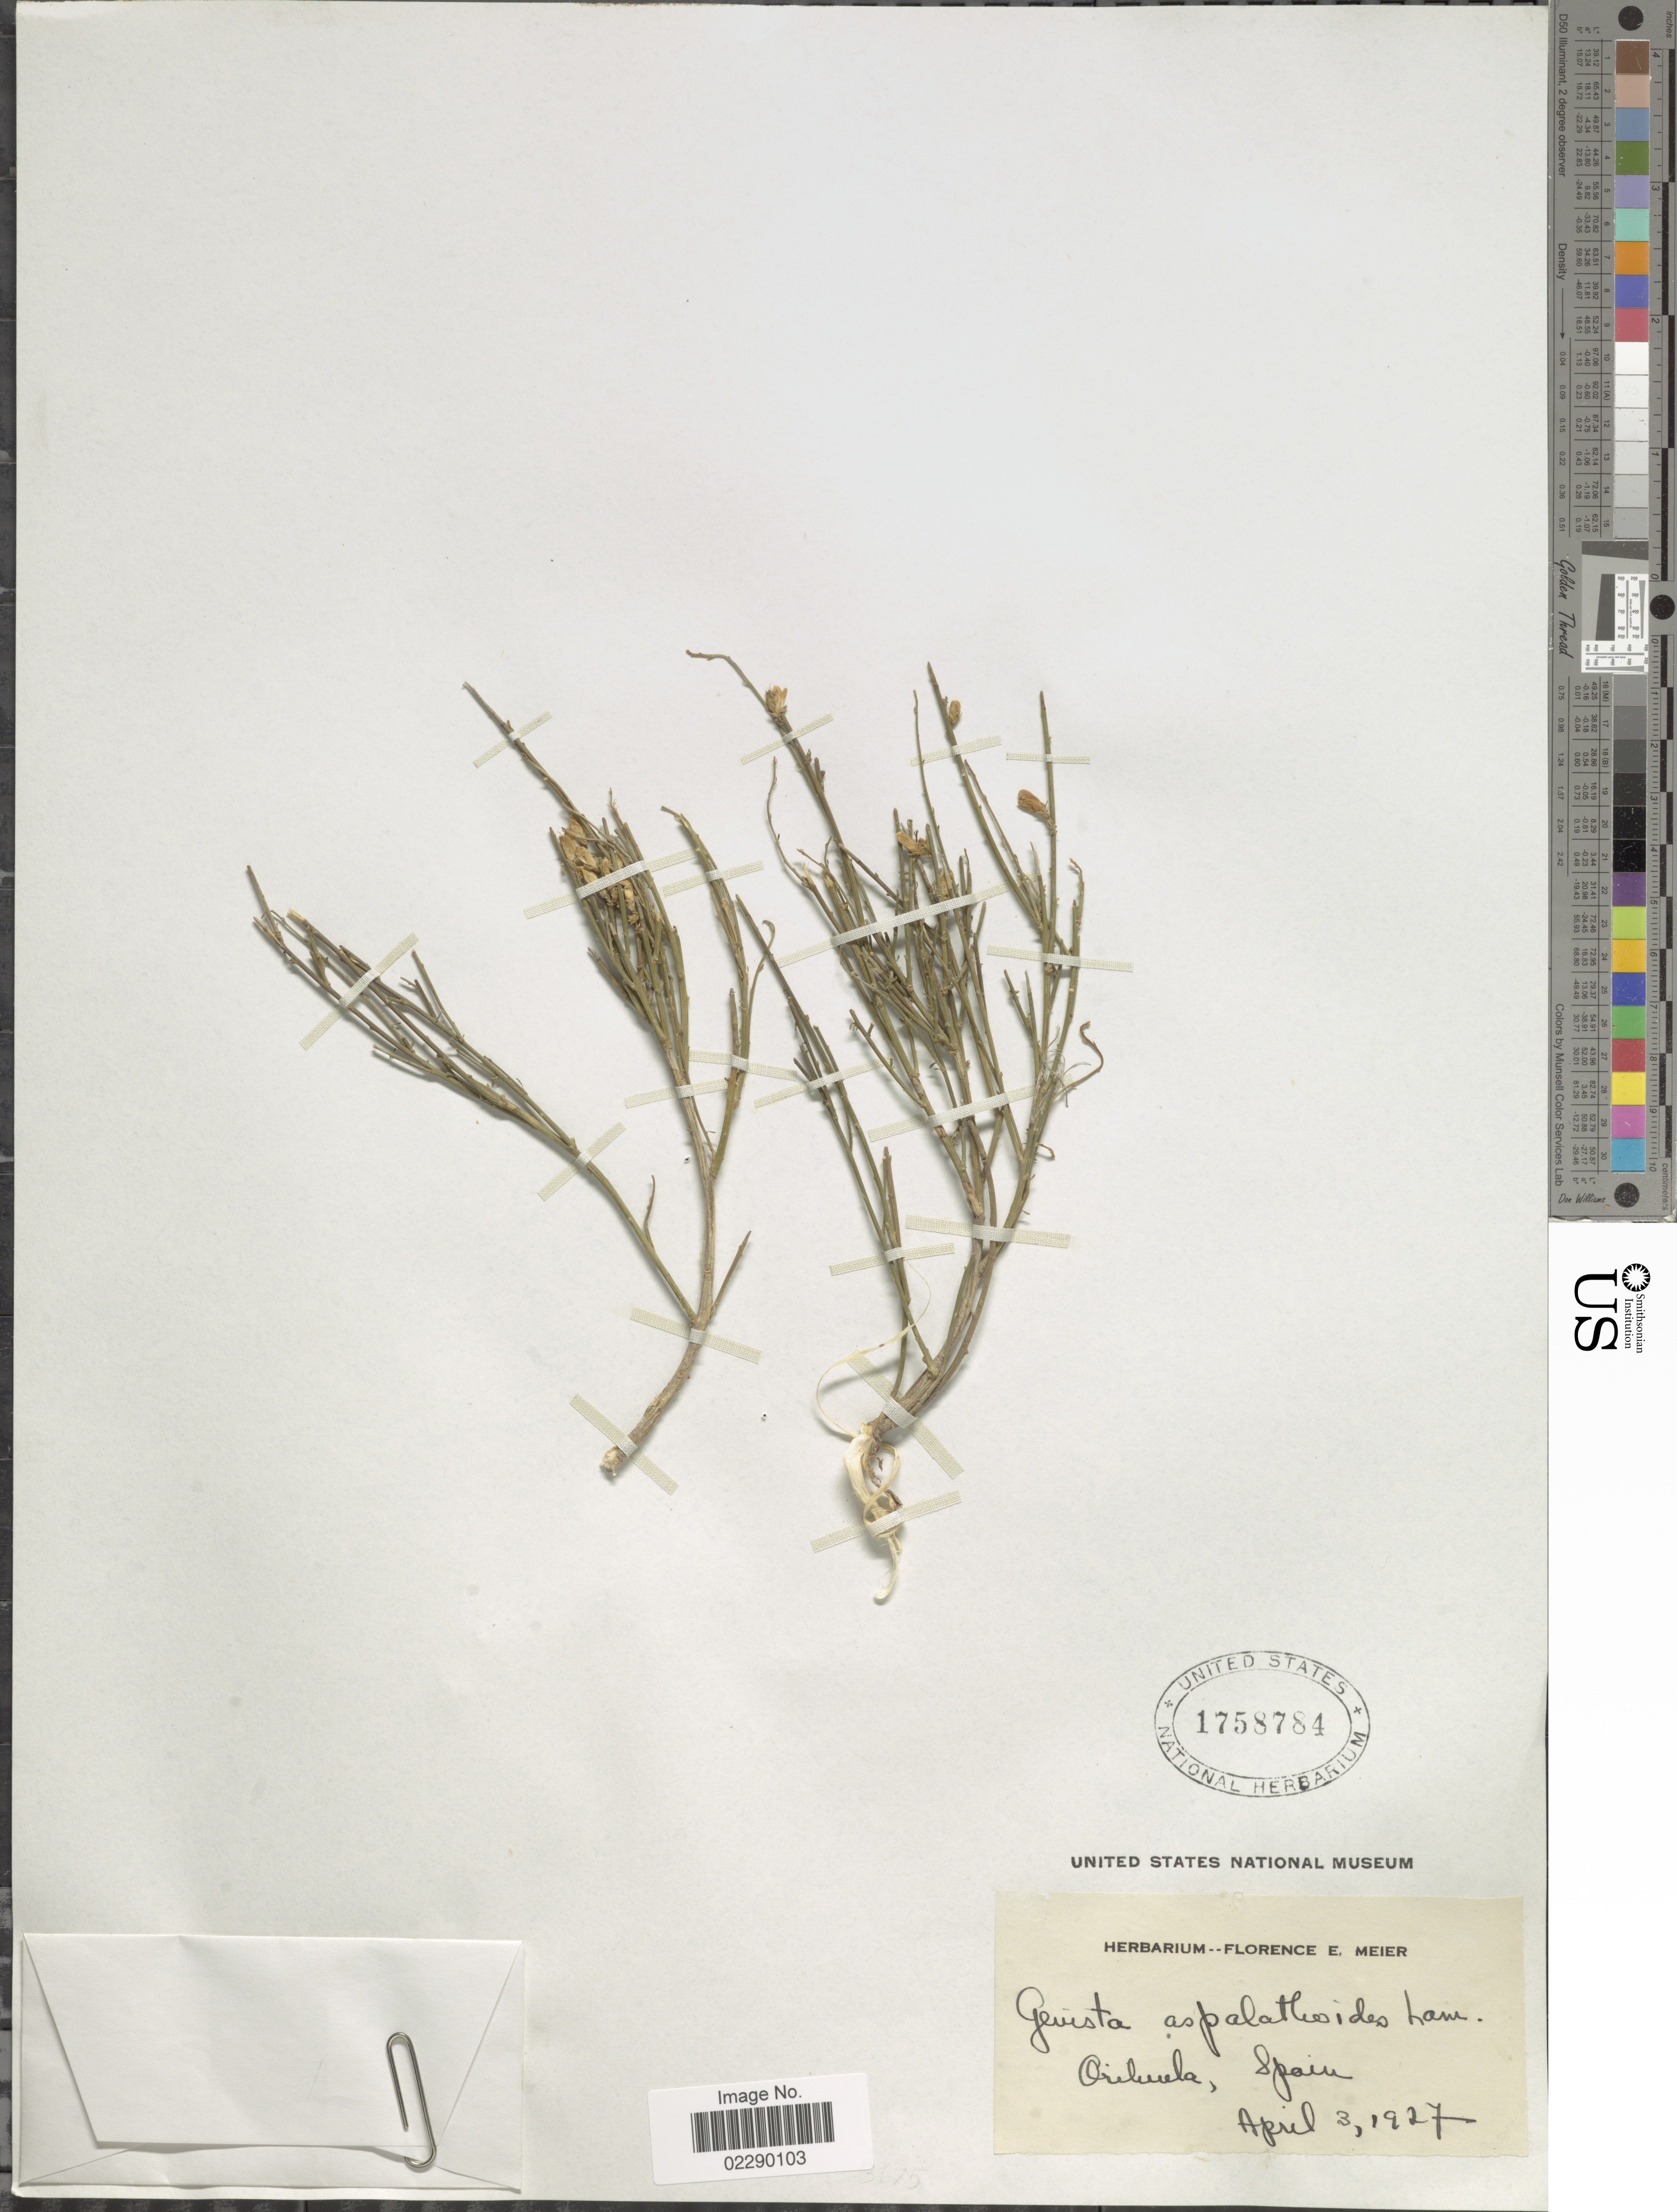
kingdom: Plantae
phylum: Tracheophyta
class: Magnoliopsida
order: Fabales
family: Fabaceae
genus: Genista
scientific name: Genista aspalathoides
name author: Lam.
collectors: ex herb. Florence E. Meier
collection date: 1927-04-03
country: Spain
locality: Orihuela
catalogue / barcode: US 1758784